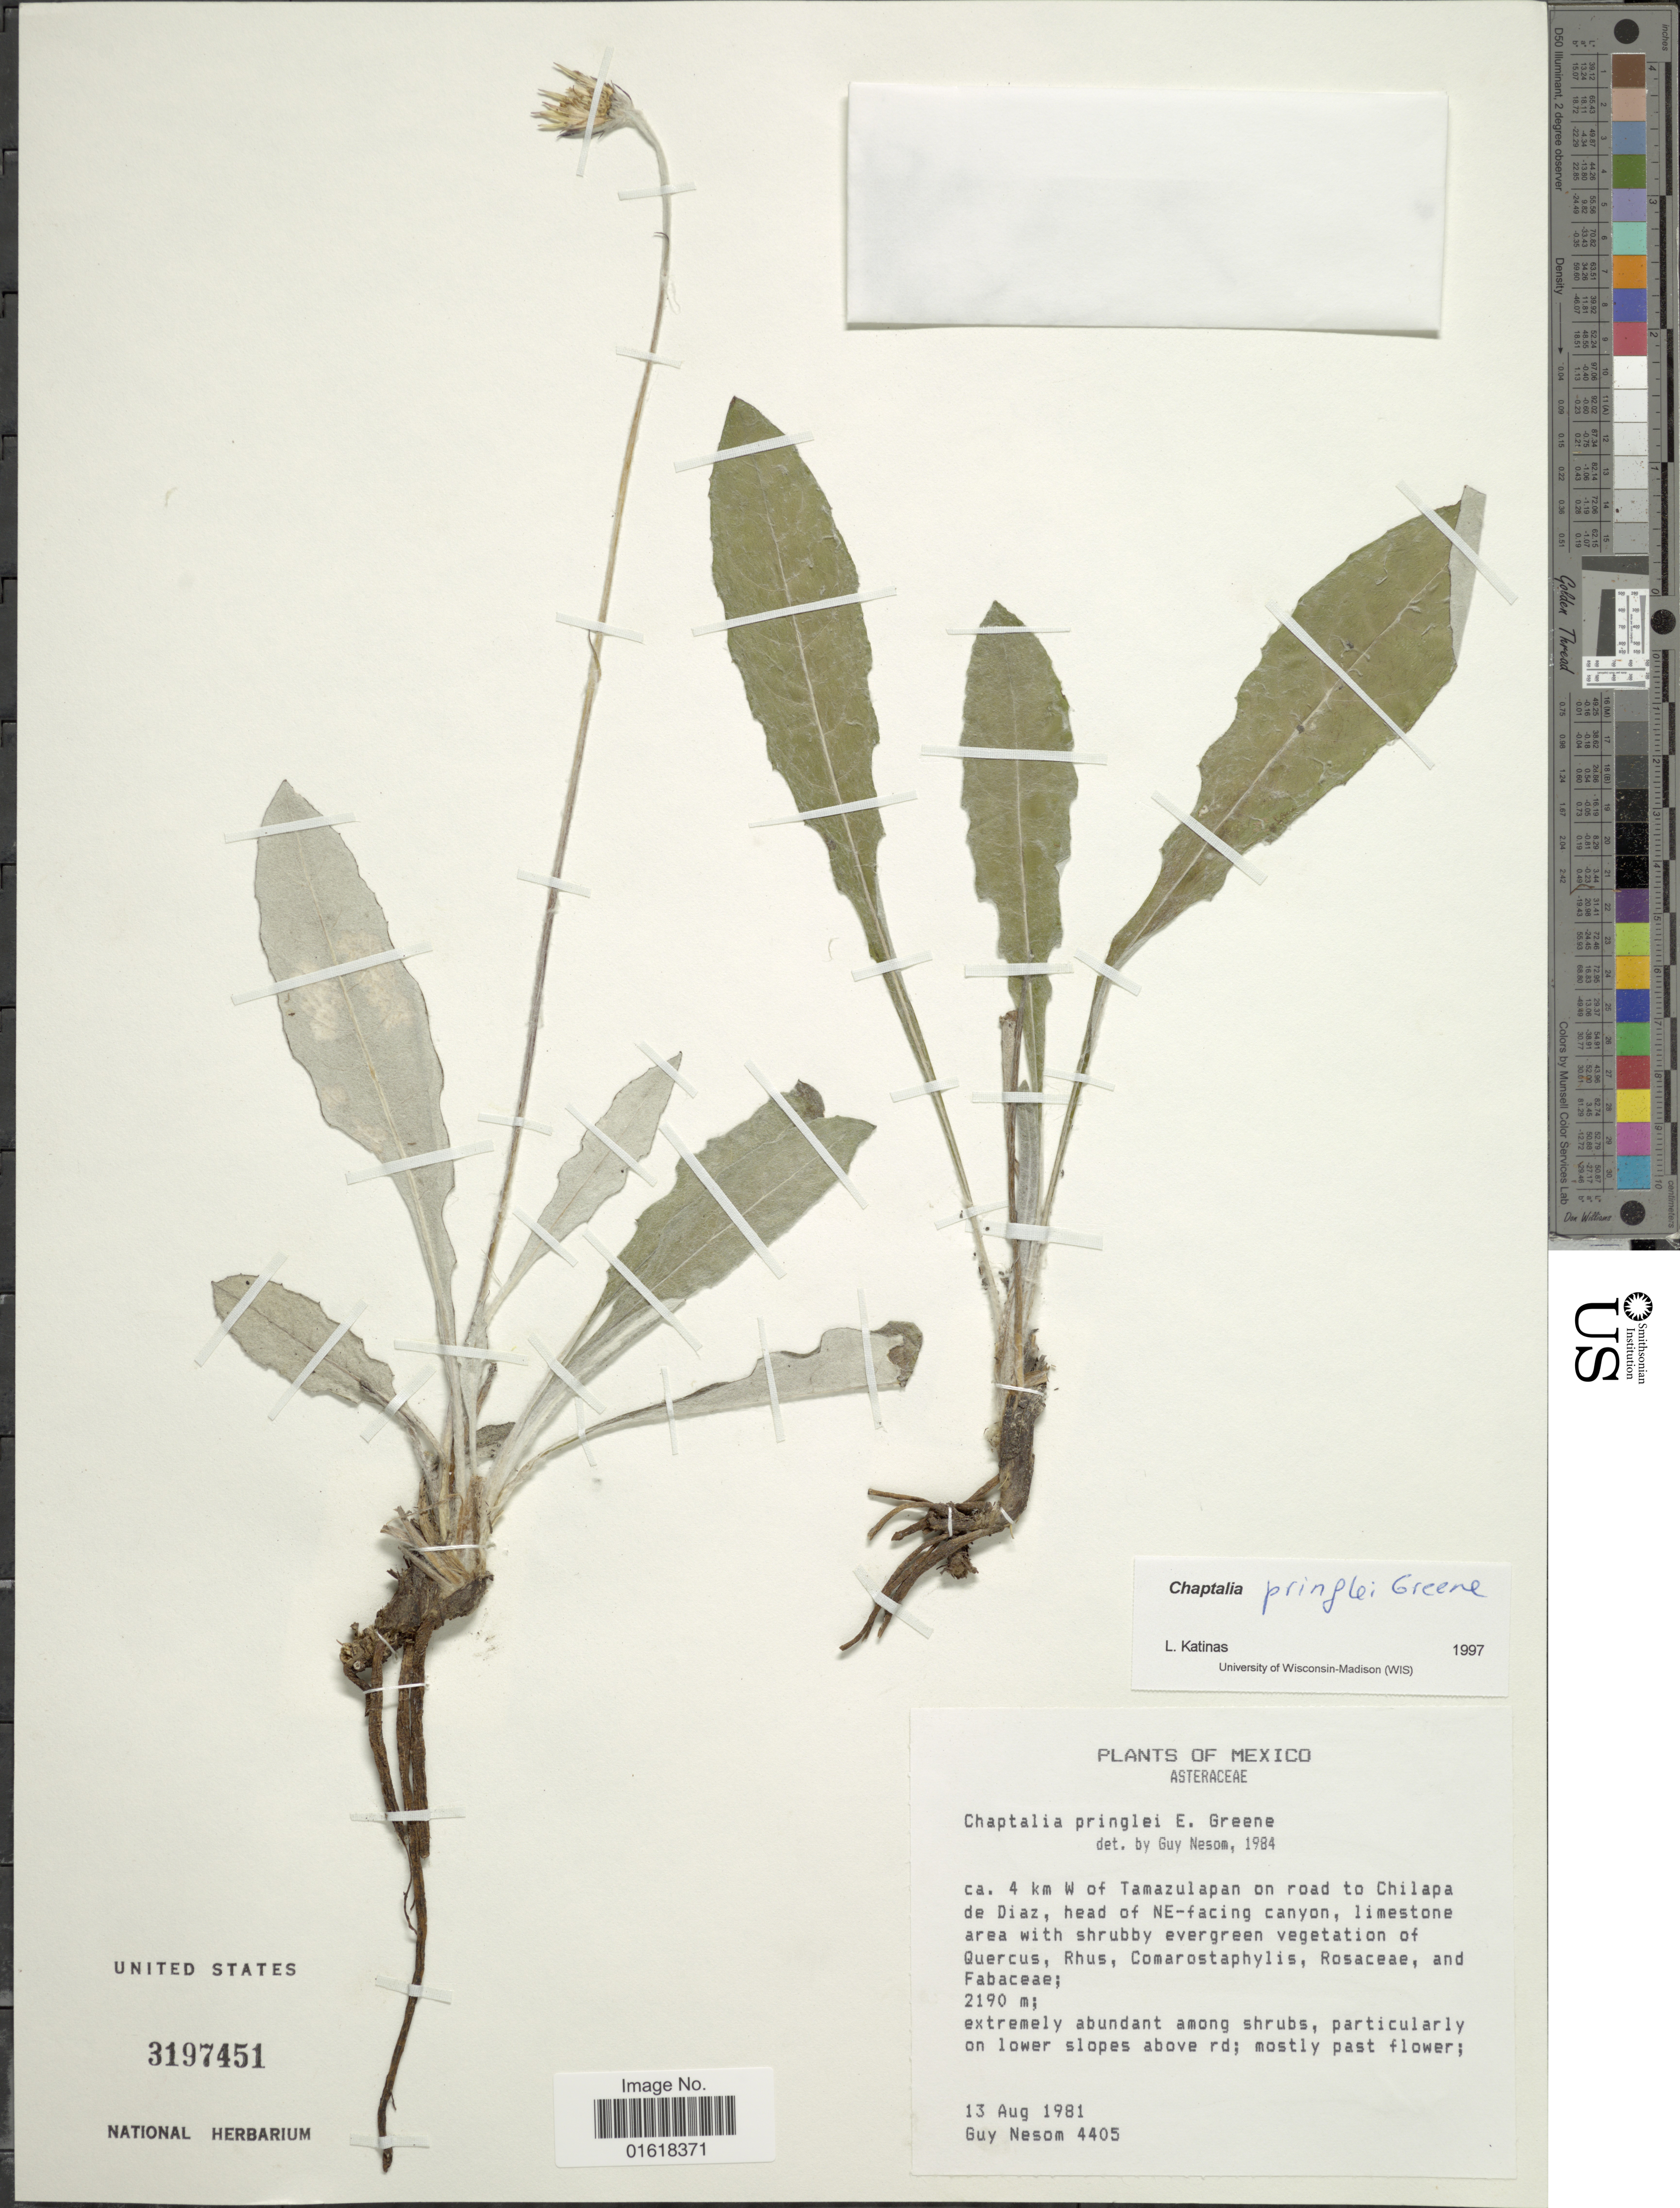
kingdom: Plantae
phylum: Tracheophyta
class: Magnoliopsida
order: Asterales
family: Asteraceae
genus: Chaptalia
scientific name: Chaptalia pringlei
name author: Greene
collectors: G. Nesom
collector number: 4405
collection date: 1981-08-13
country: Mexico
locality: Ca. 4 km W of Tamazulapan on road to Chilapa de Diaz, head of NE-facing canyon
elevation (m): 2190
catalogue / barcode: US 3197451